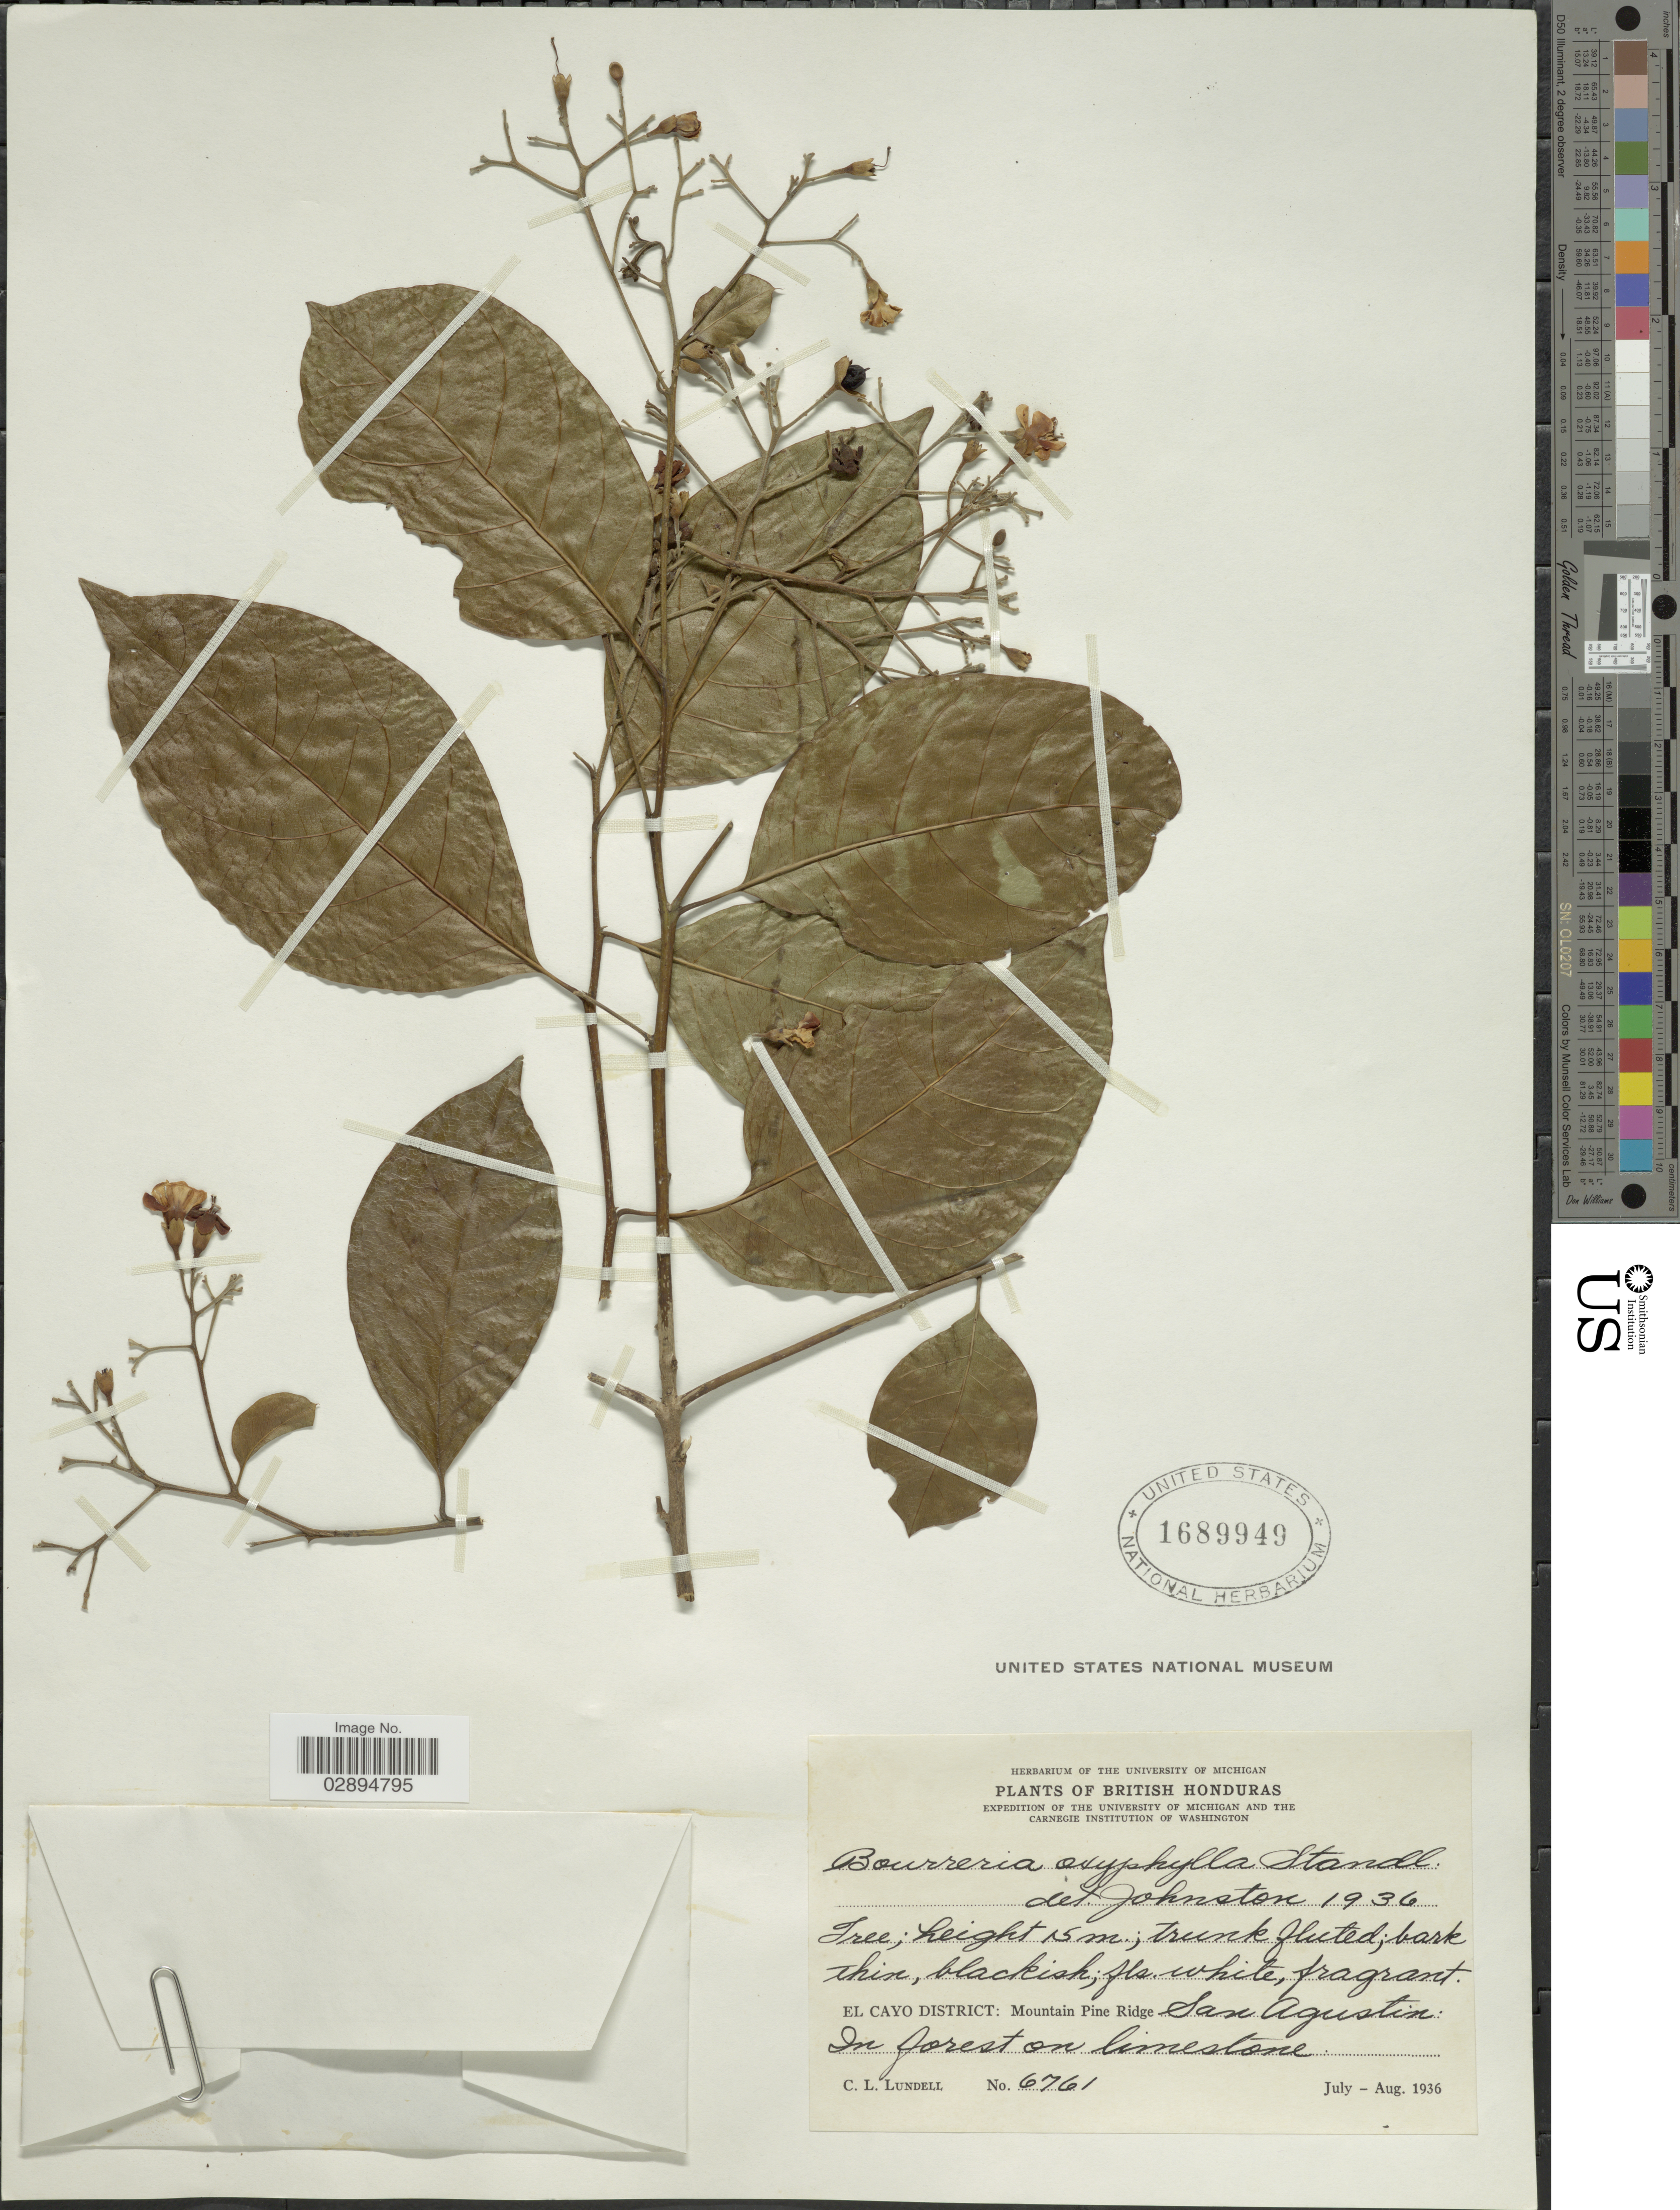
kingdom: Plantae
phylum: Tracheophyta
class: Magnoliopsida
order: Boraginales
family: Ehretiaceae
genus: Bourreria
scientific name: Bourreria oxyphylla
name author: Standl.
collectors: C. L. Lundell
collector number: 6761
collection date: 1936-07/1936-08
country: Belize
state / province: Cayo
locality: British Honduras. El Cayo District: Mountain Pine Ridge. San Agustin: In forest on limestone.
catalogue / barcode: US 1689949